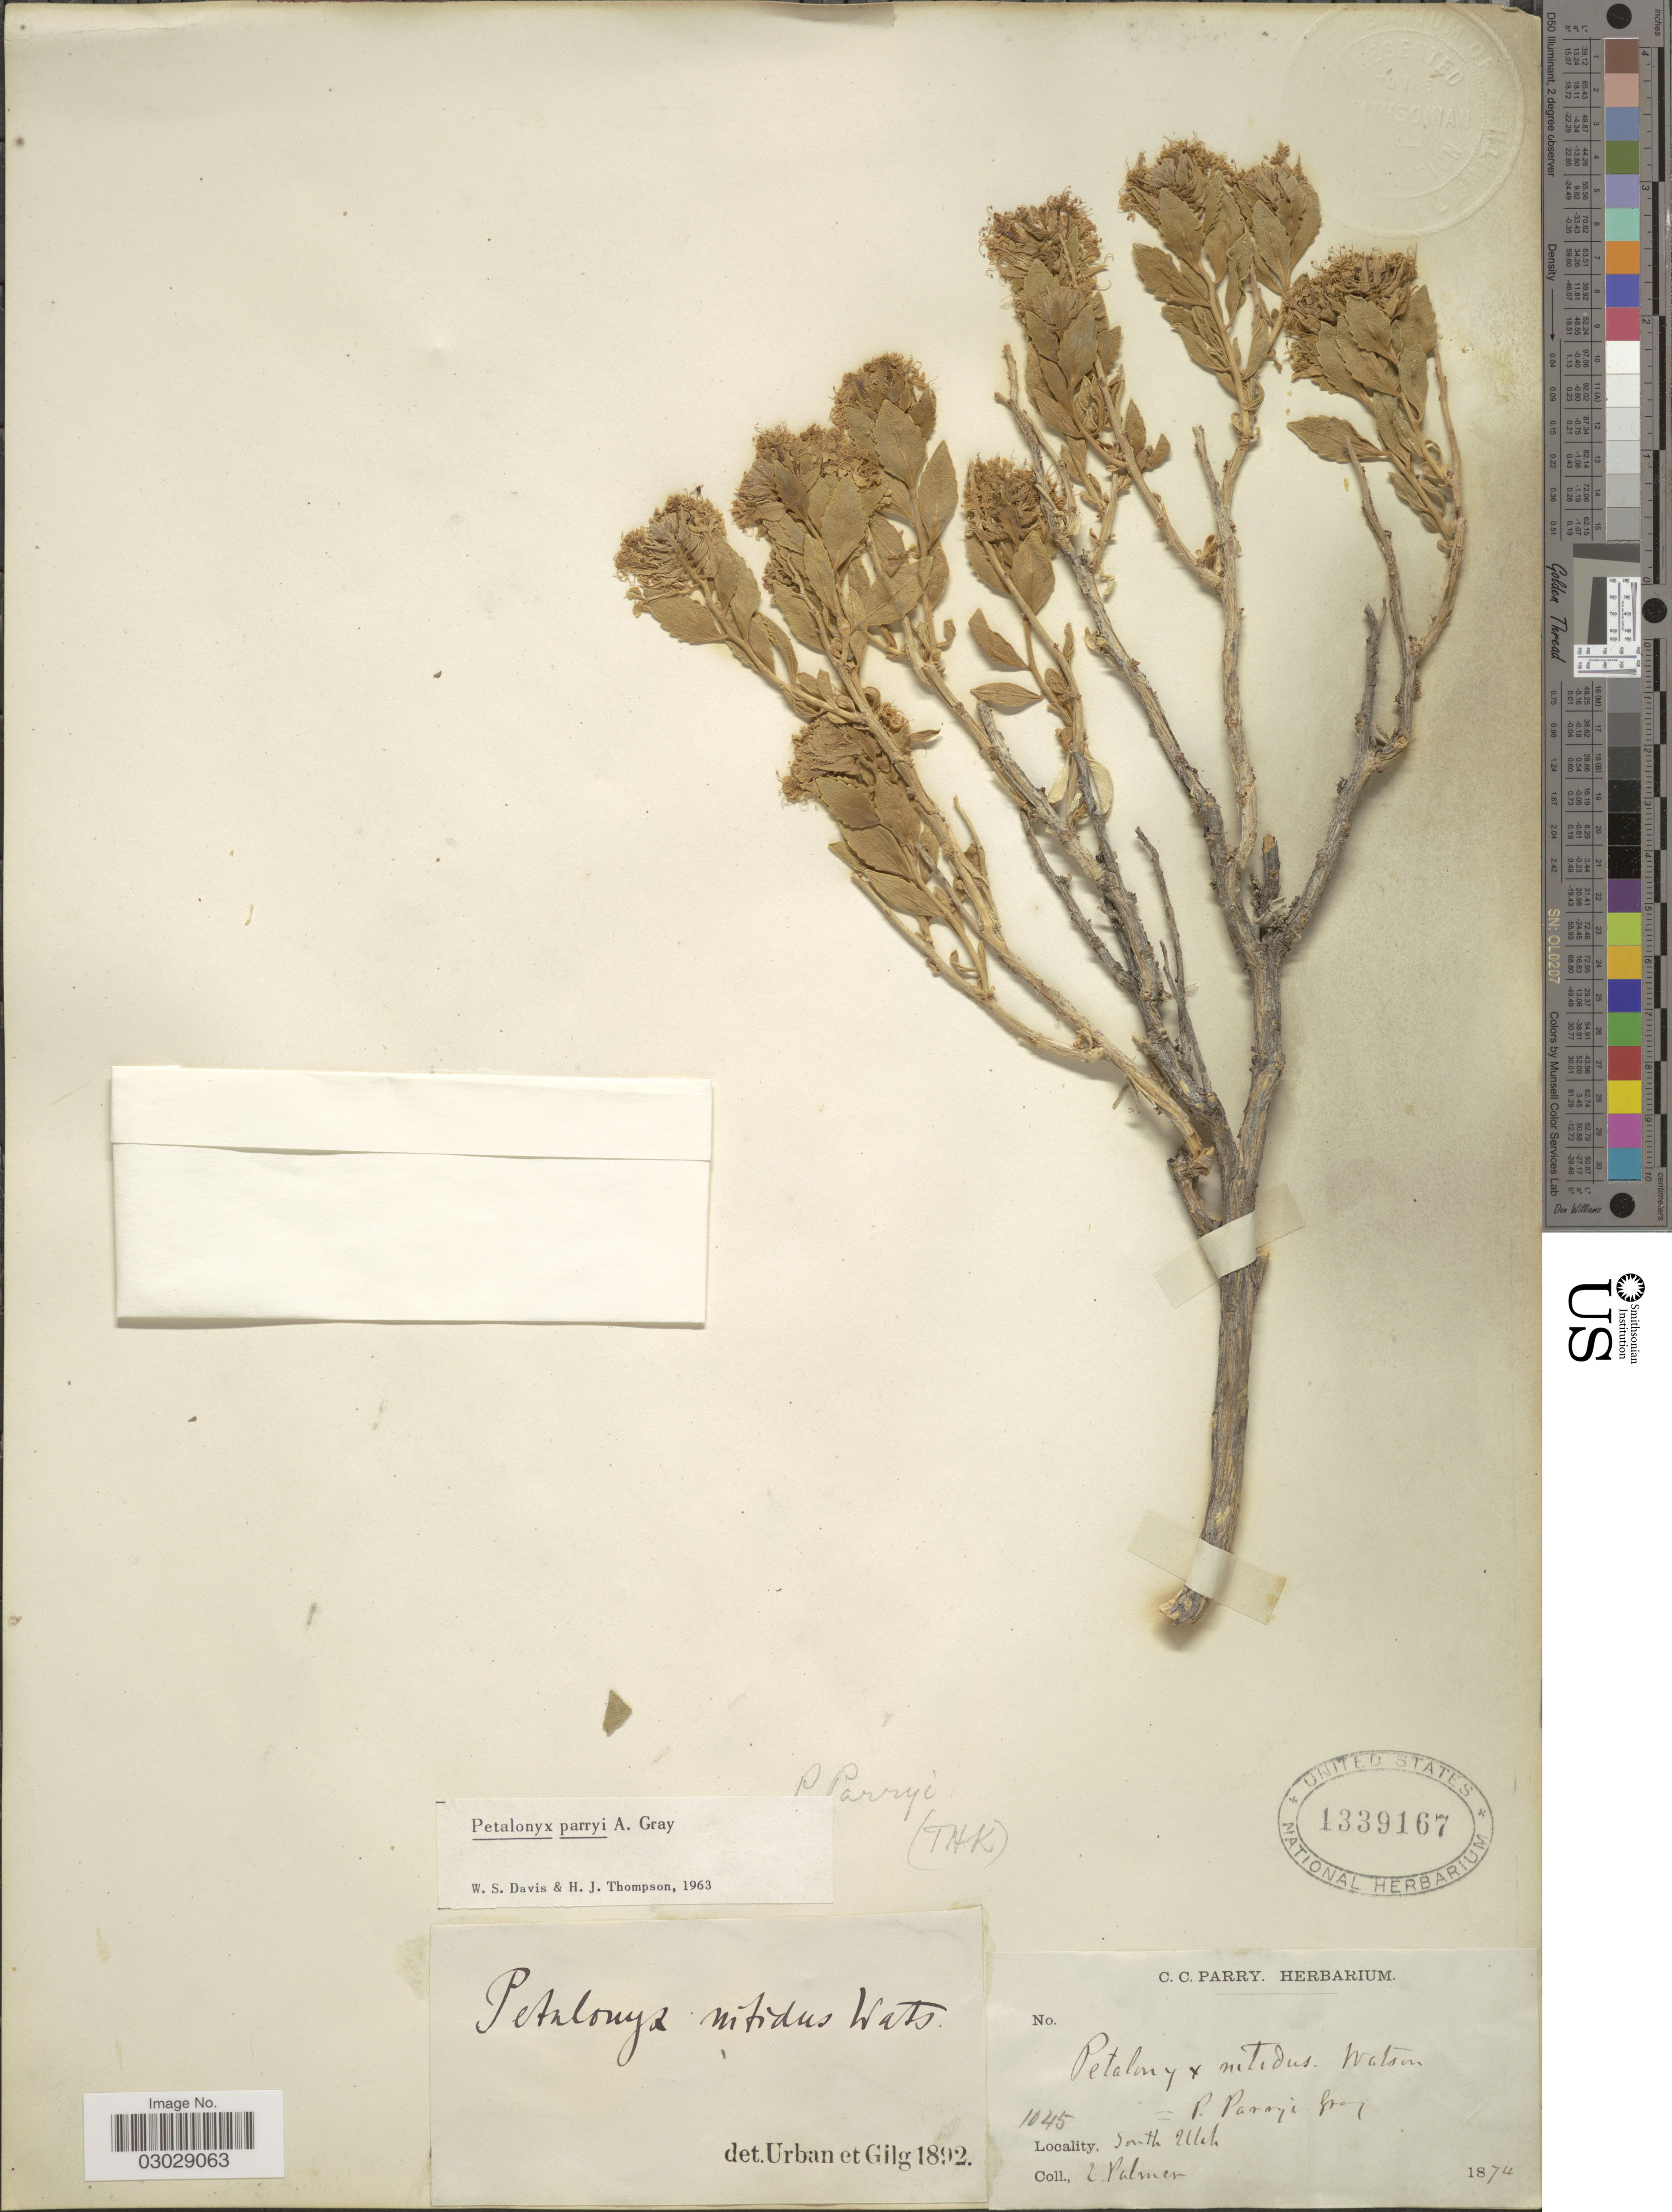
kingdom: Plantae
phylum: Tracheophyta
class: Magnoliopsida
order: Cornales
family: Loasaceae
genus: Petalonyx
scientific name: Petalonyx parryi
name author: A. Gray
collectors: E. Palmer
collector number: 1045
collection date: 1874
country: United States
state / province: Utah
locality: South Utah.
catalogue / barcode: US 1339167